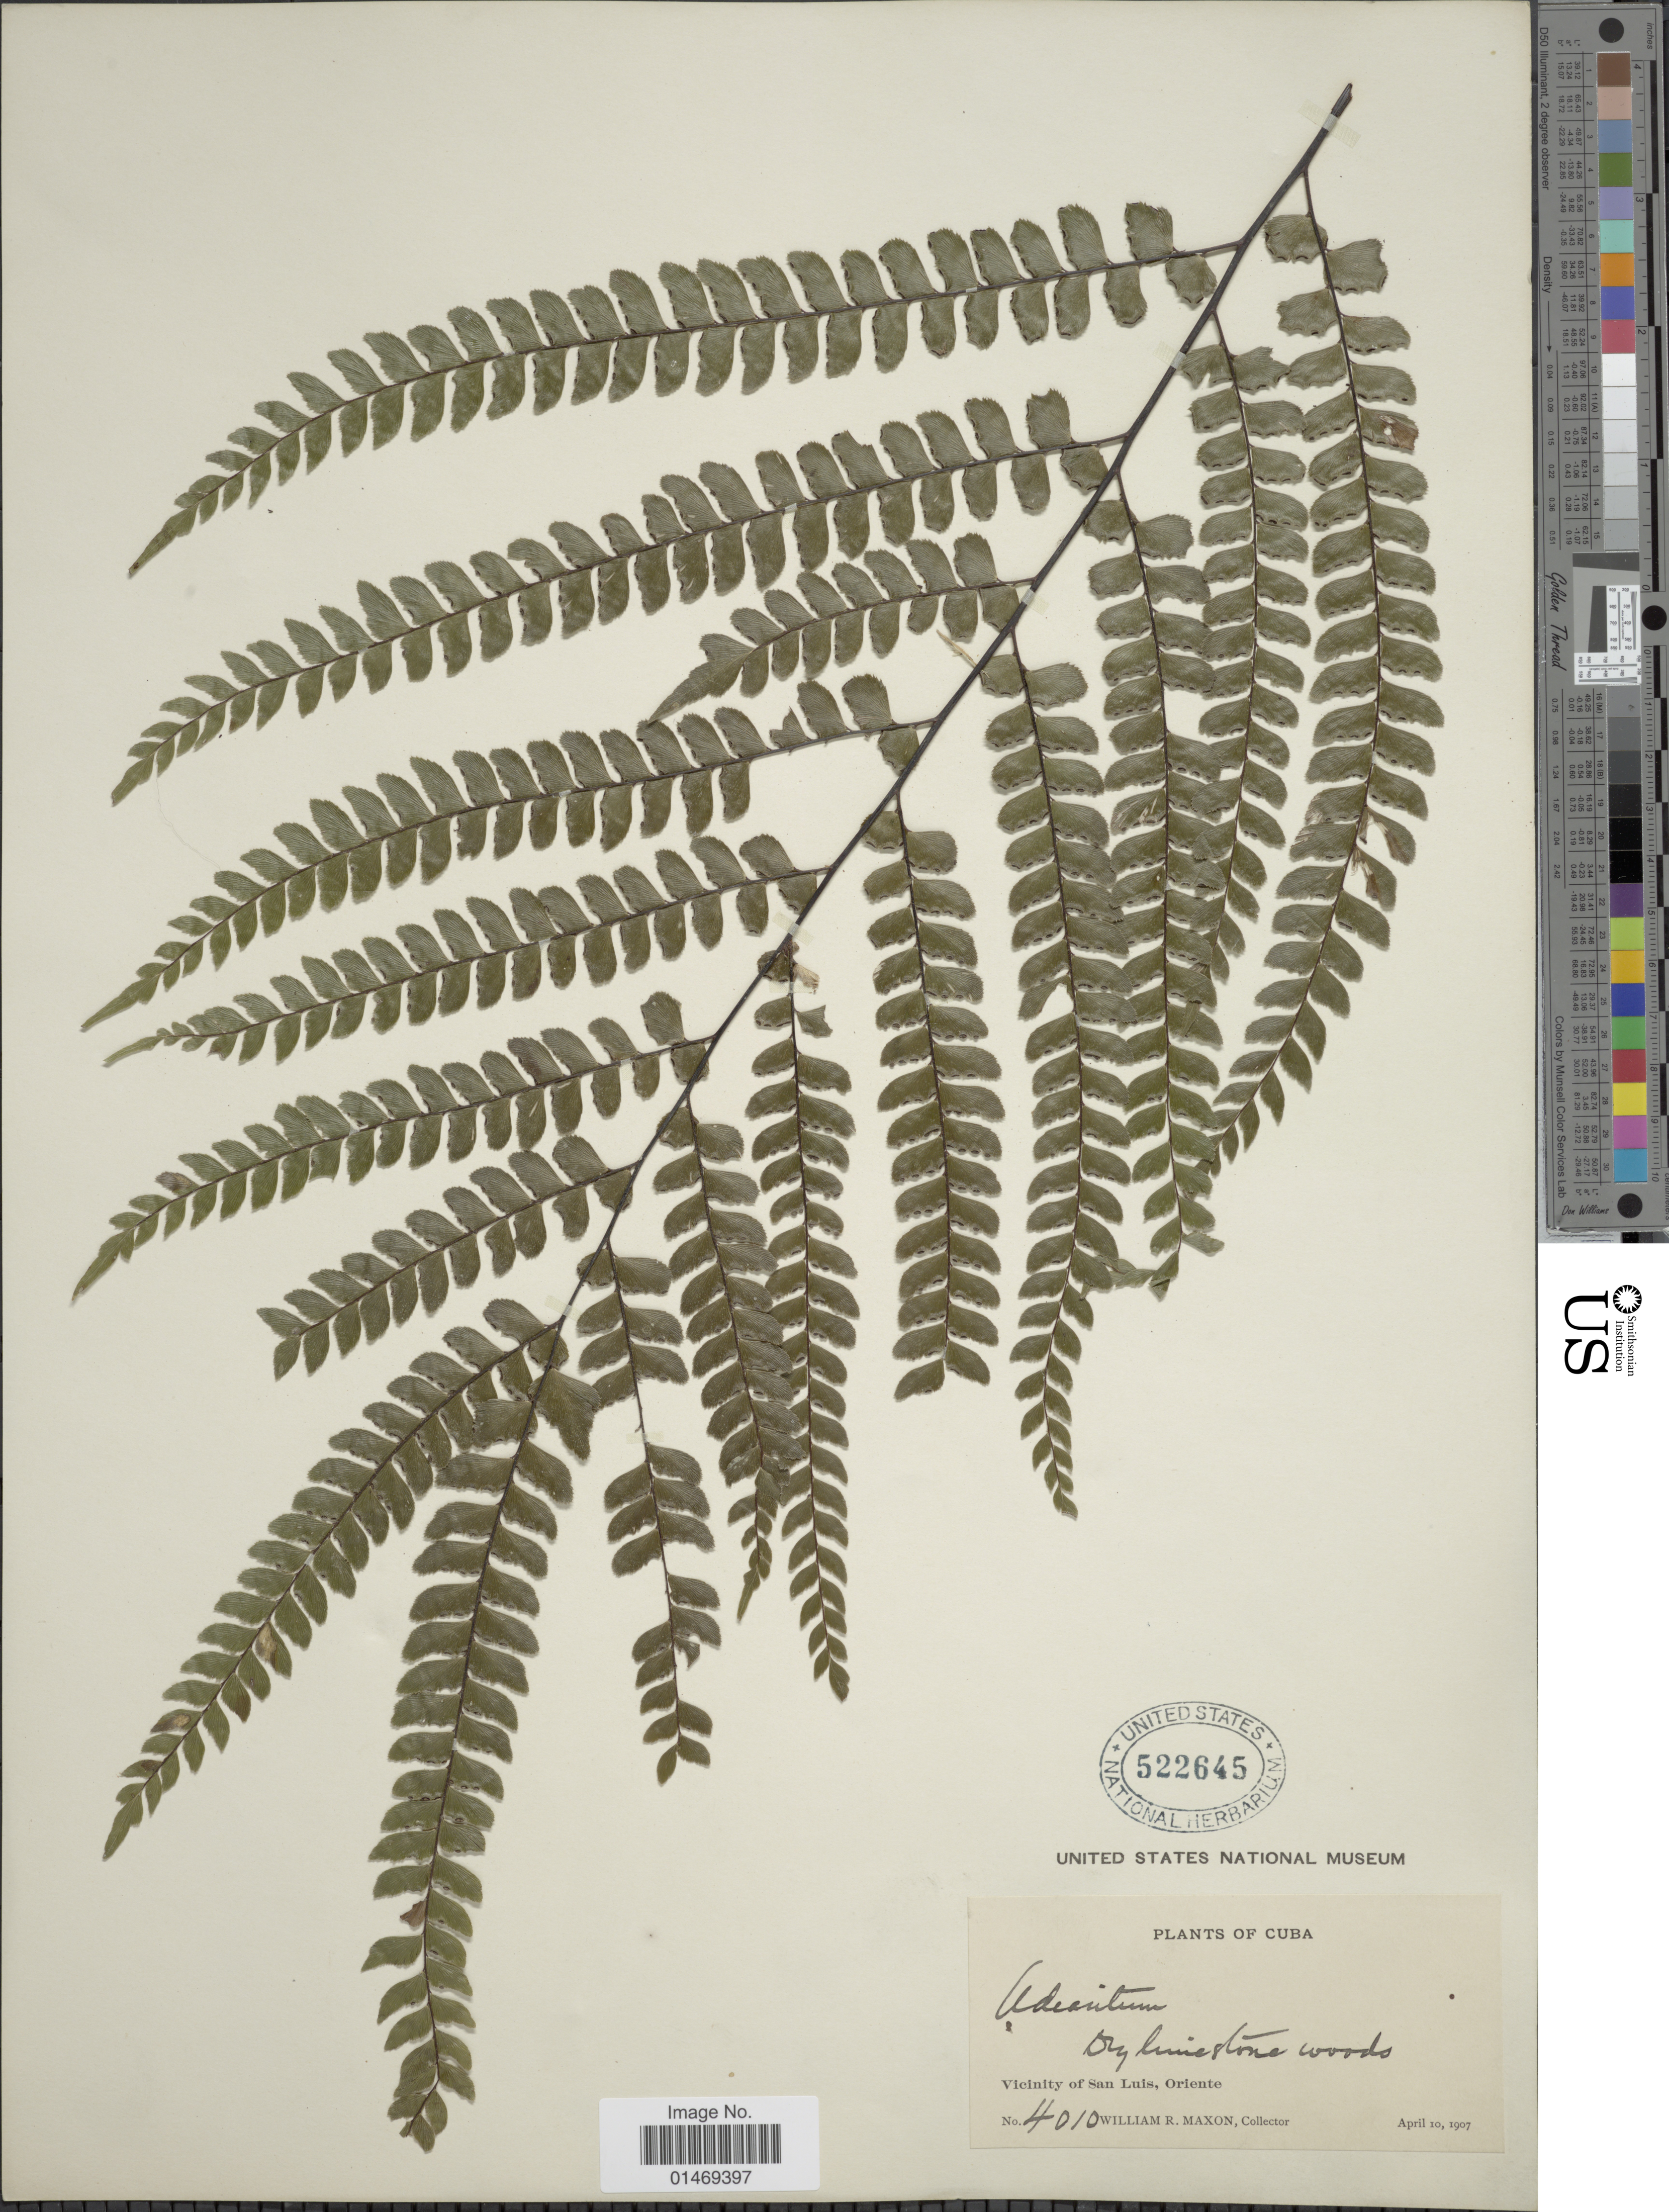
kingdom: Plantae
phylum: Tracheophyta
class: Polypodiopsida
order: Polypodiales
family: Pteridaceae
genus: Adiantum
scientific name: Adiantum pyramidale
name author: (L.) Willd.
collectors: W. R. Maxon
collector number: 4010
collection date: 1907-04-10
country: Cuba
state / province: Oriente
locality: Vicinity of San Luis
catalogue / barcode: US 522645